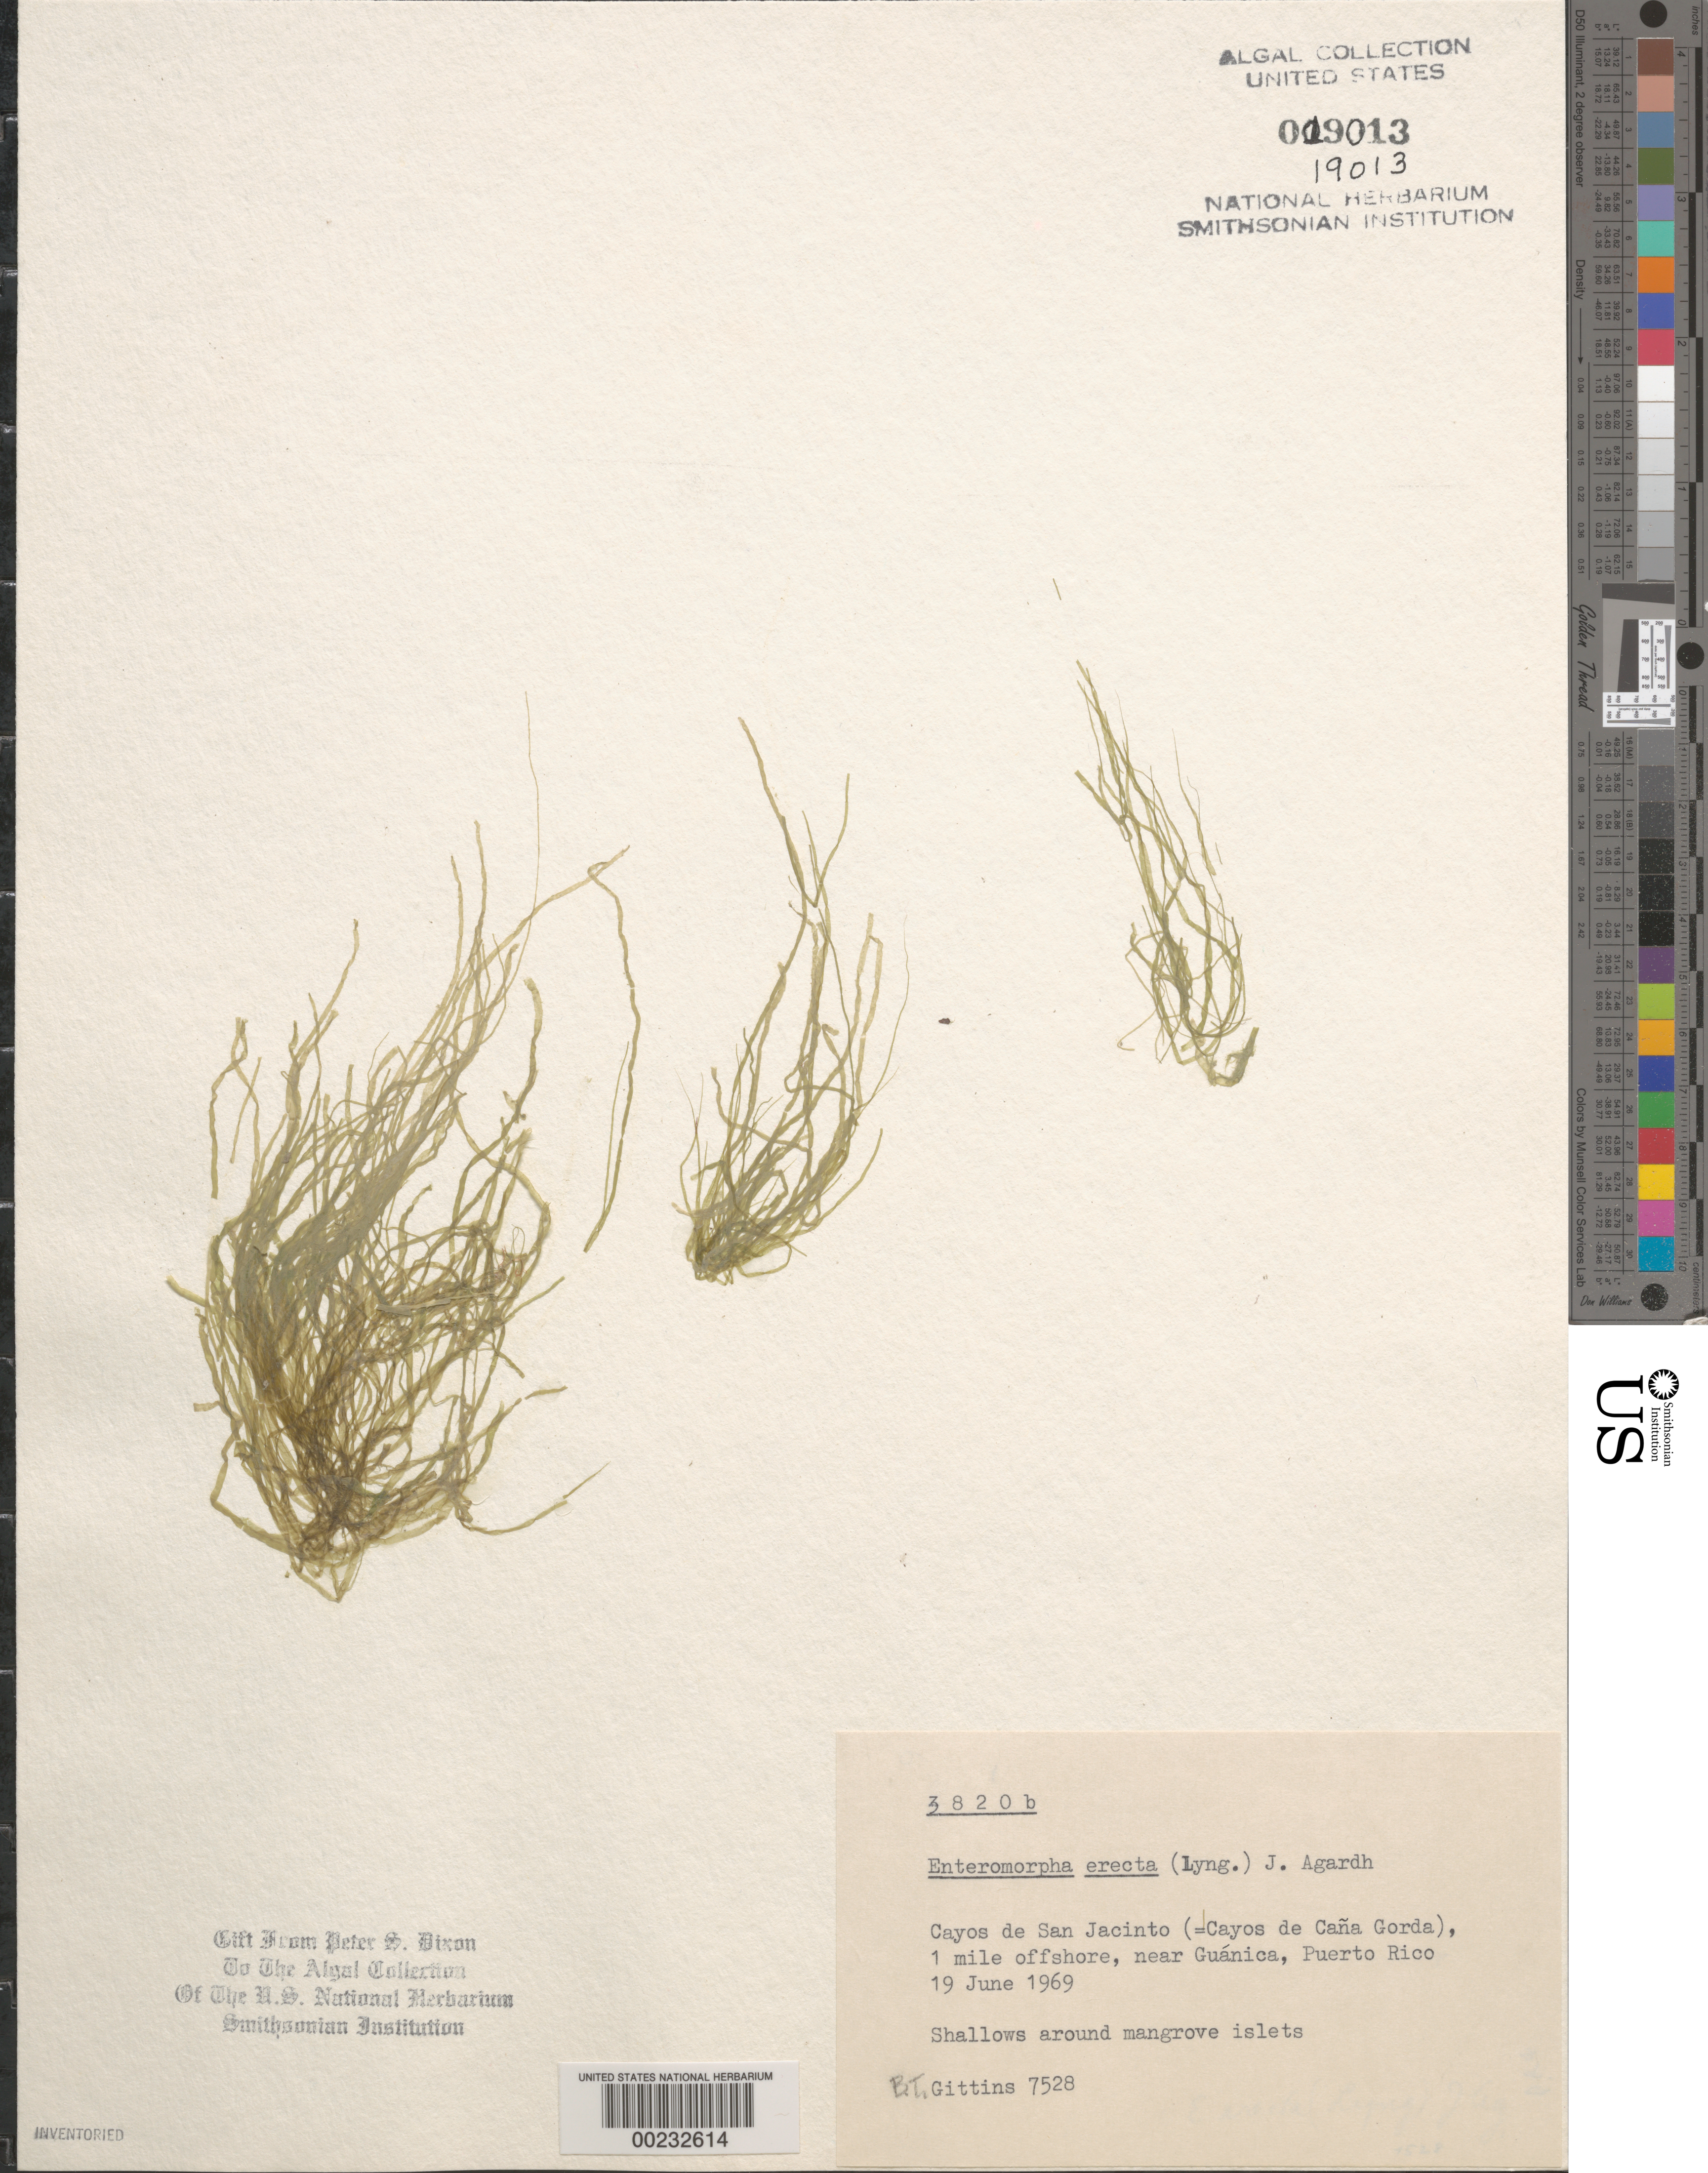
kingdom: Plantae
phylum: Chlorophyta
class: Ulvophyceae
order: Ulvales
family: Ulvaceae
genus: Ulva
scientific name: Ulva paradoxa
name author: C. Agardh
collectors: B. Gittins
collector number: BTG 7528 & PSD 3820B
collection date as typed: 19 Jun 1969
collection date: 1969-06-19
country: Puerto Rico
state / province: Guanica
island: Cayos de San Jacinto (Cayos de Cana Gorda)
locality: Near Guanica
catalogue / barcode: US 19013